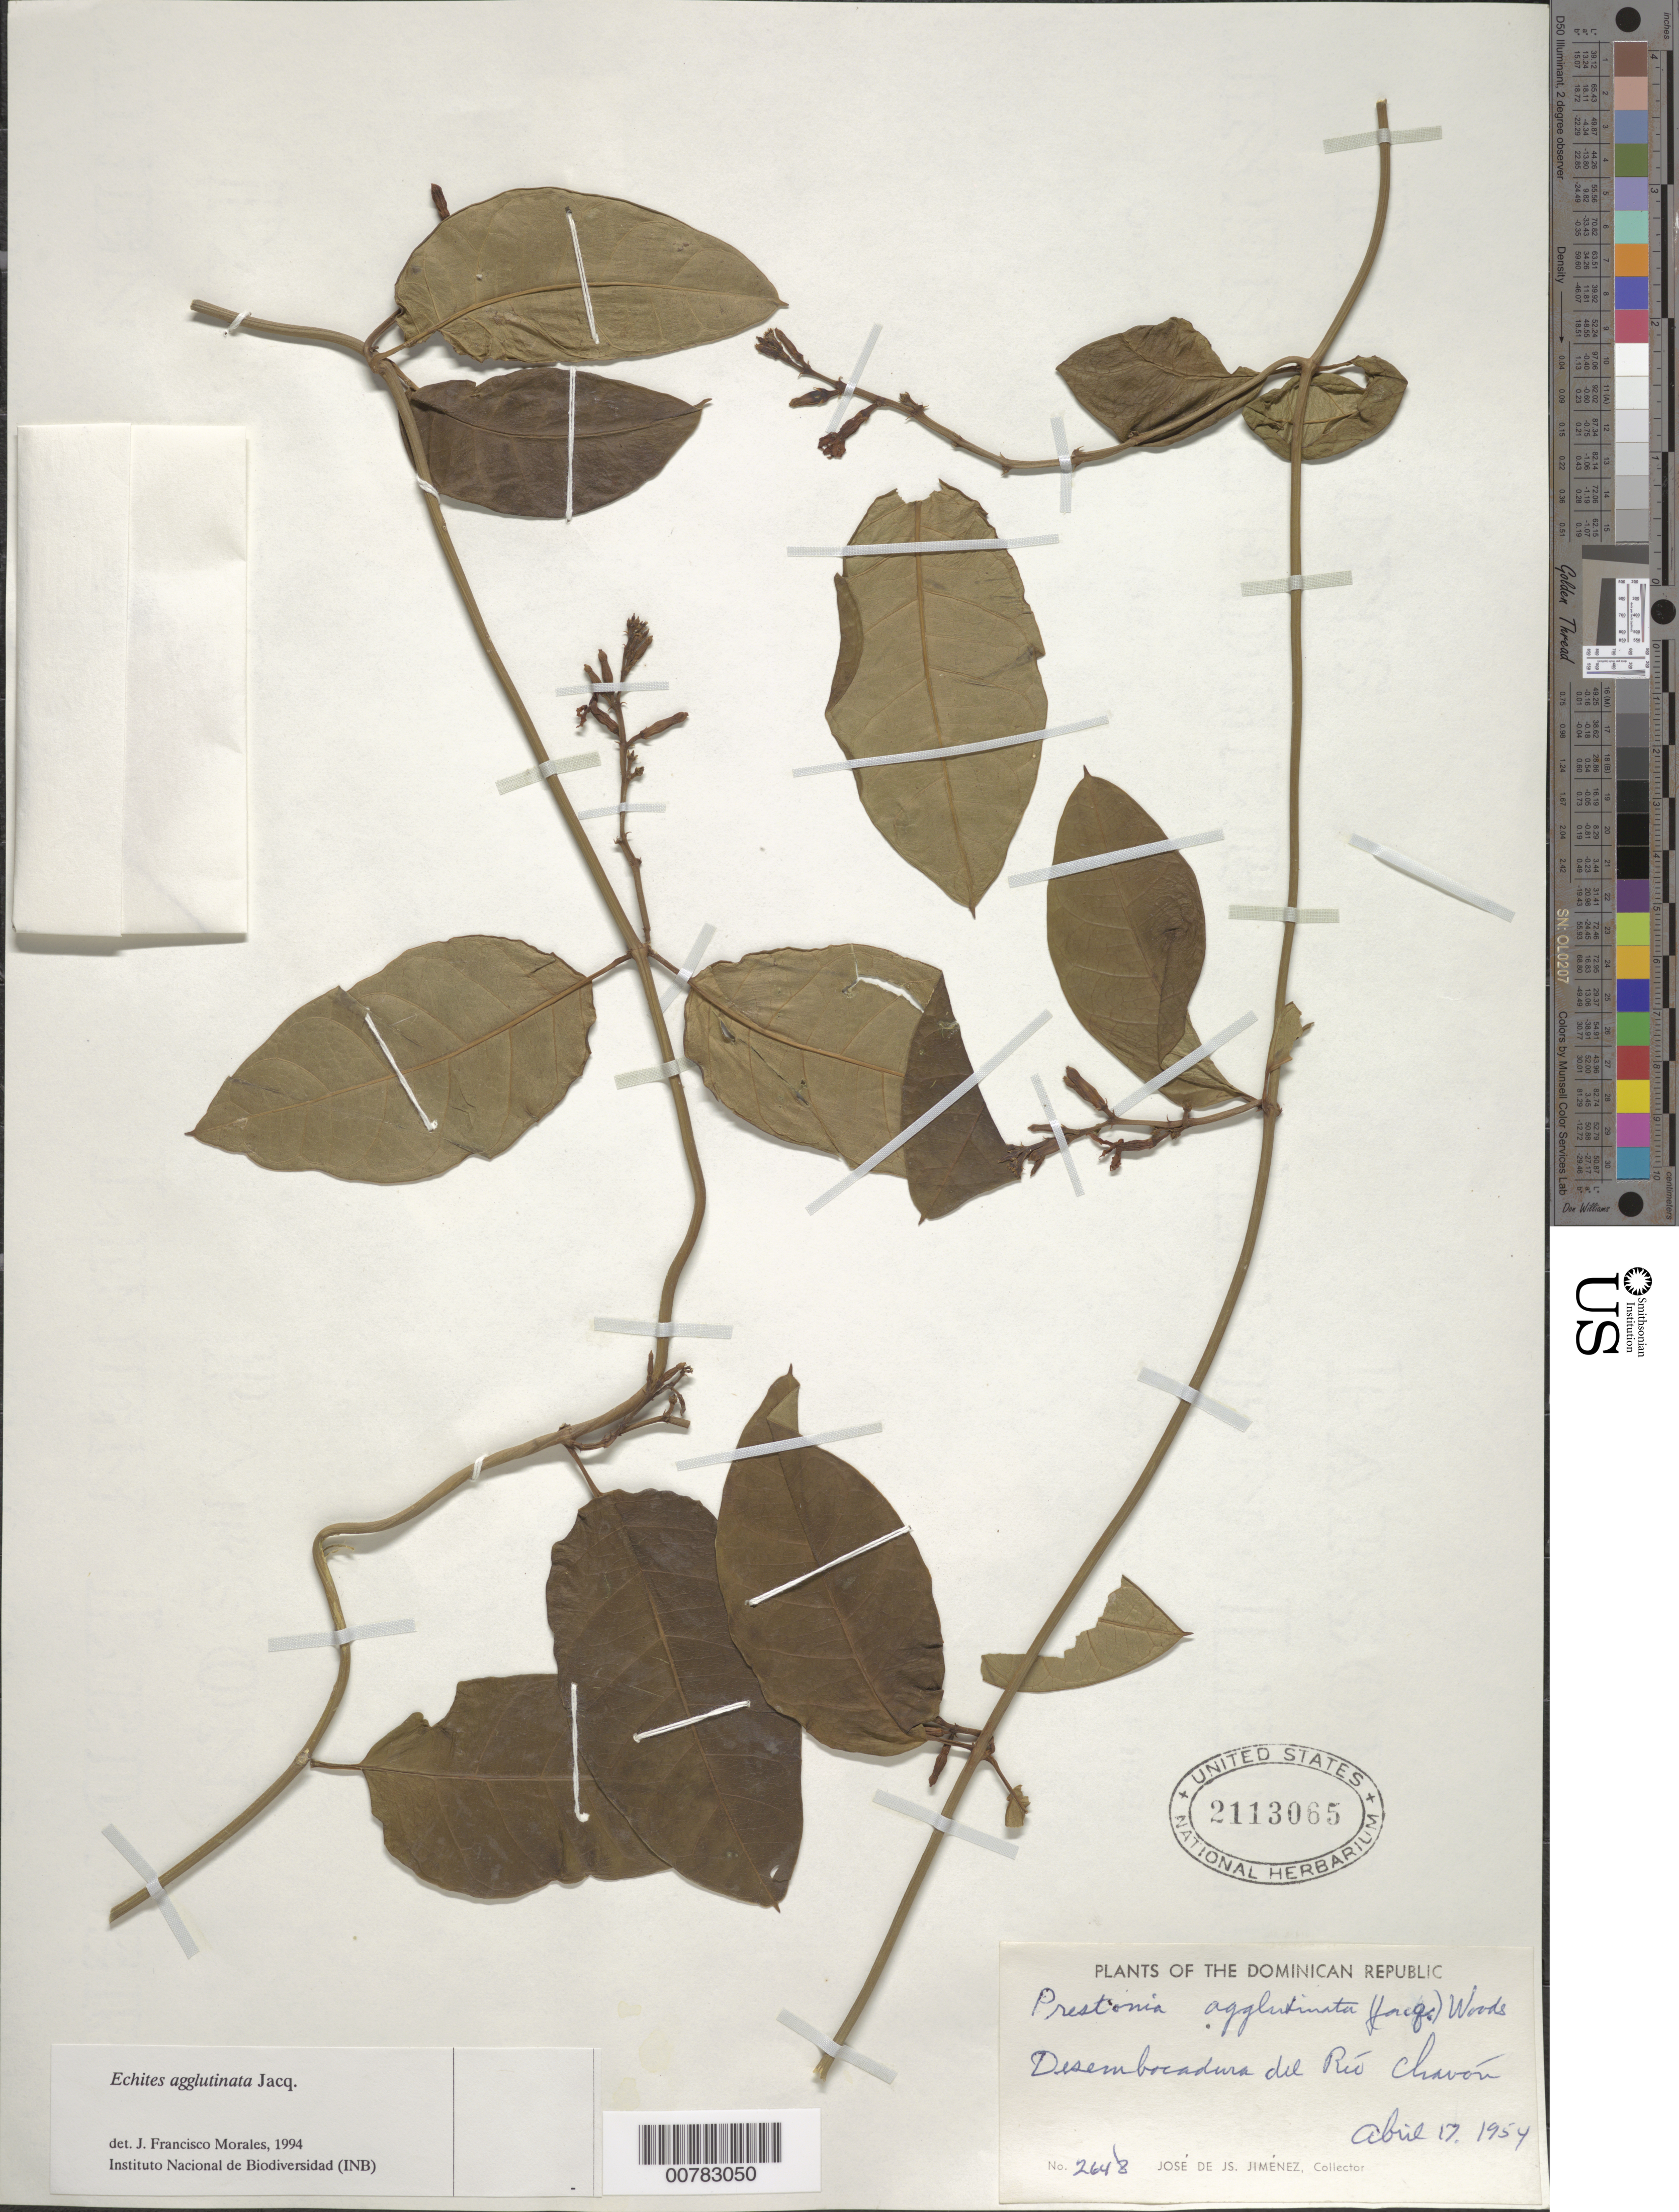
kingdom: Plantae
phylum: Tracheophyta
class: Magnoliopsida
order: Gentianales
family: Apocynaceae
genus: Echites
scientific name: Echites agglutinatus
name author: Jacq.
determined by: Morales, J. F.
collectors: J. J. Jiménez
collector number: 2648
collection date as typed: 17 Apr 1954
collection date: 1954-04-17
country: Dominican Republic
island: Hispaniola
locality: Chavón River.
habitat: Mouth of river.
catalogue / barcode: US 2113065